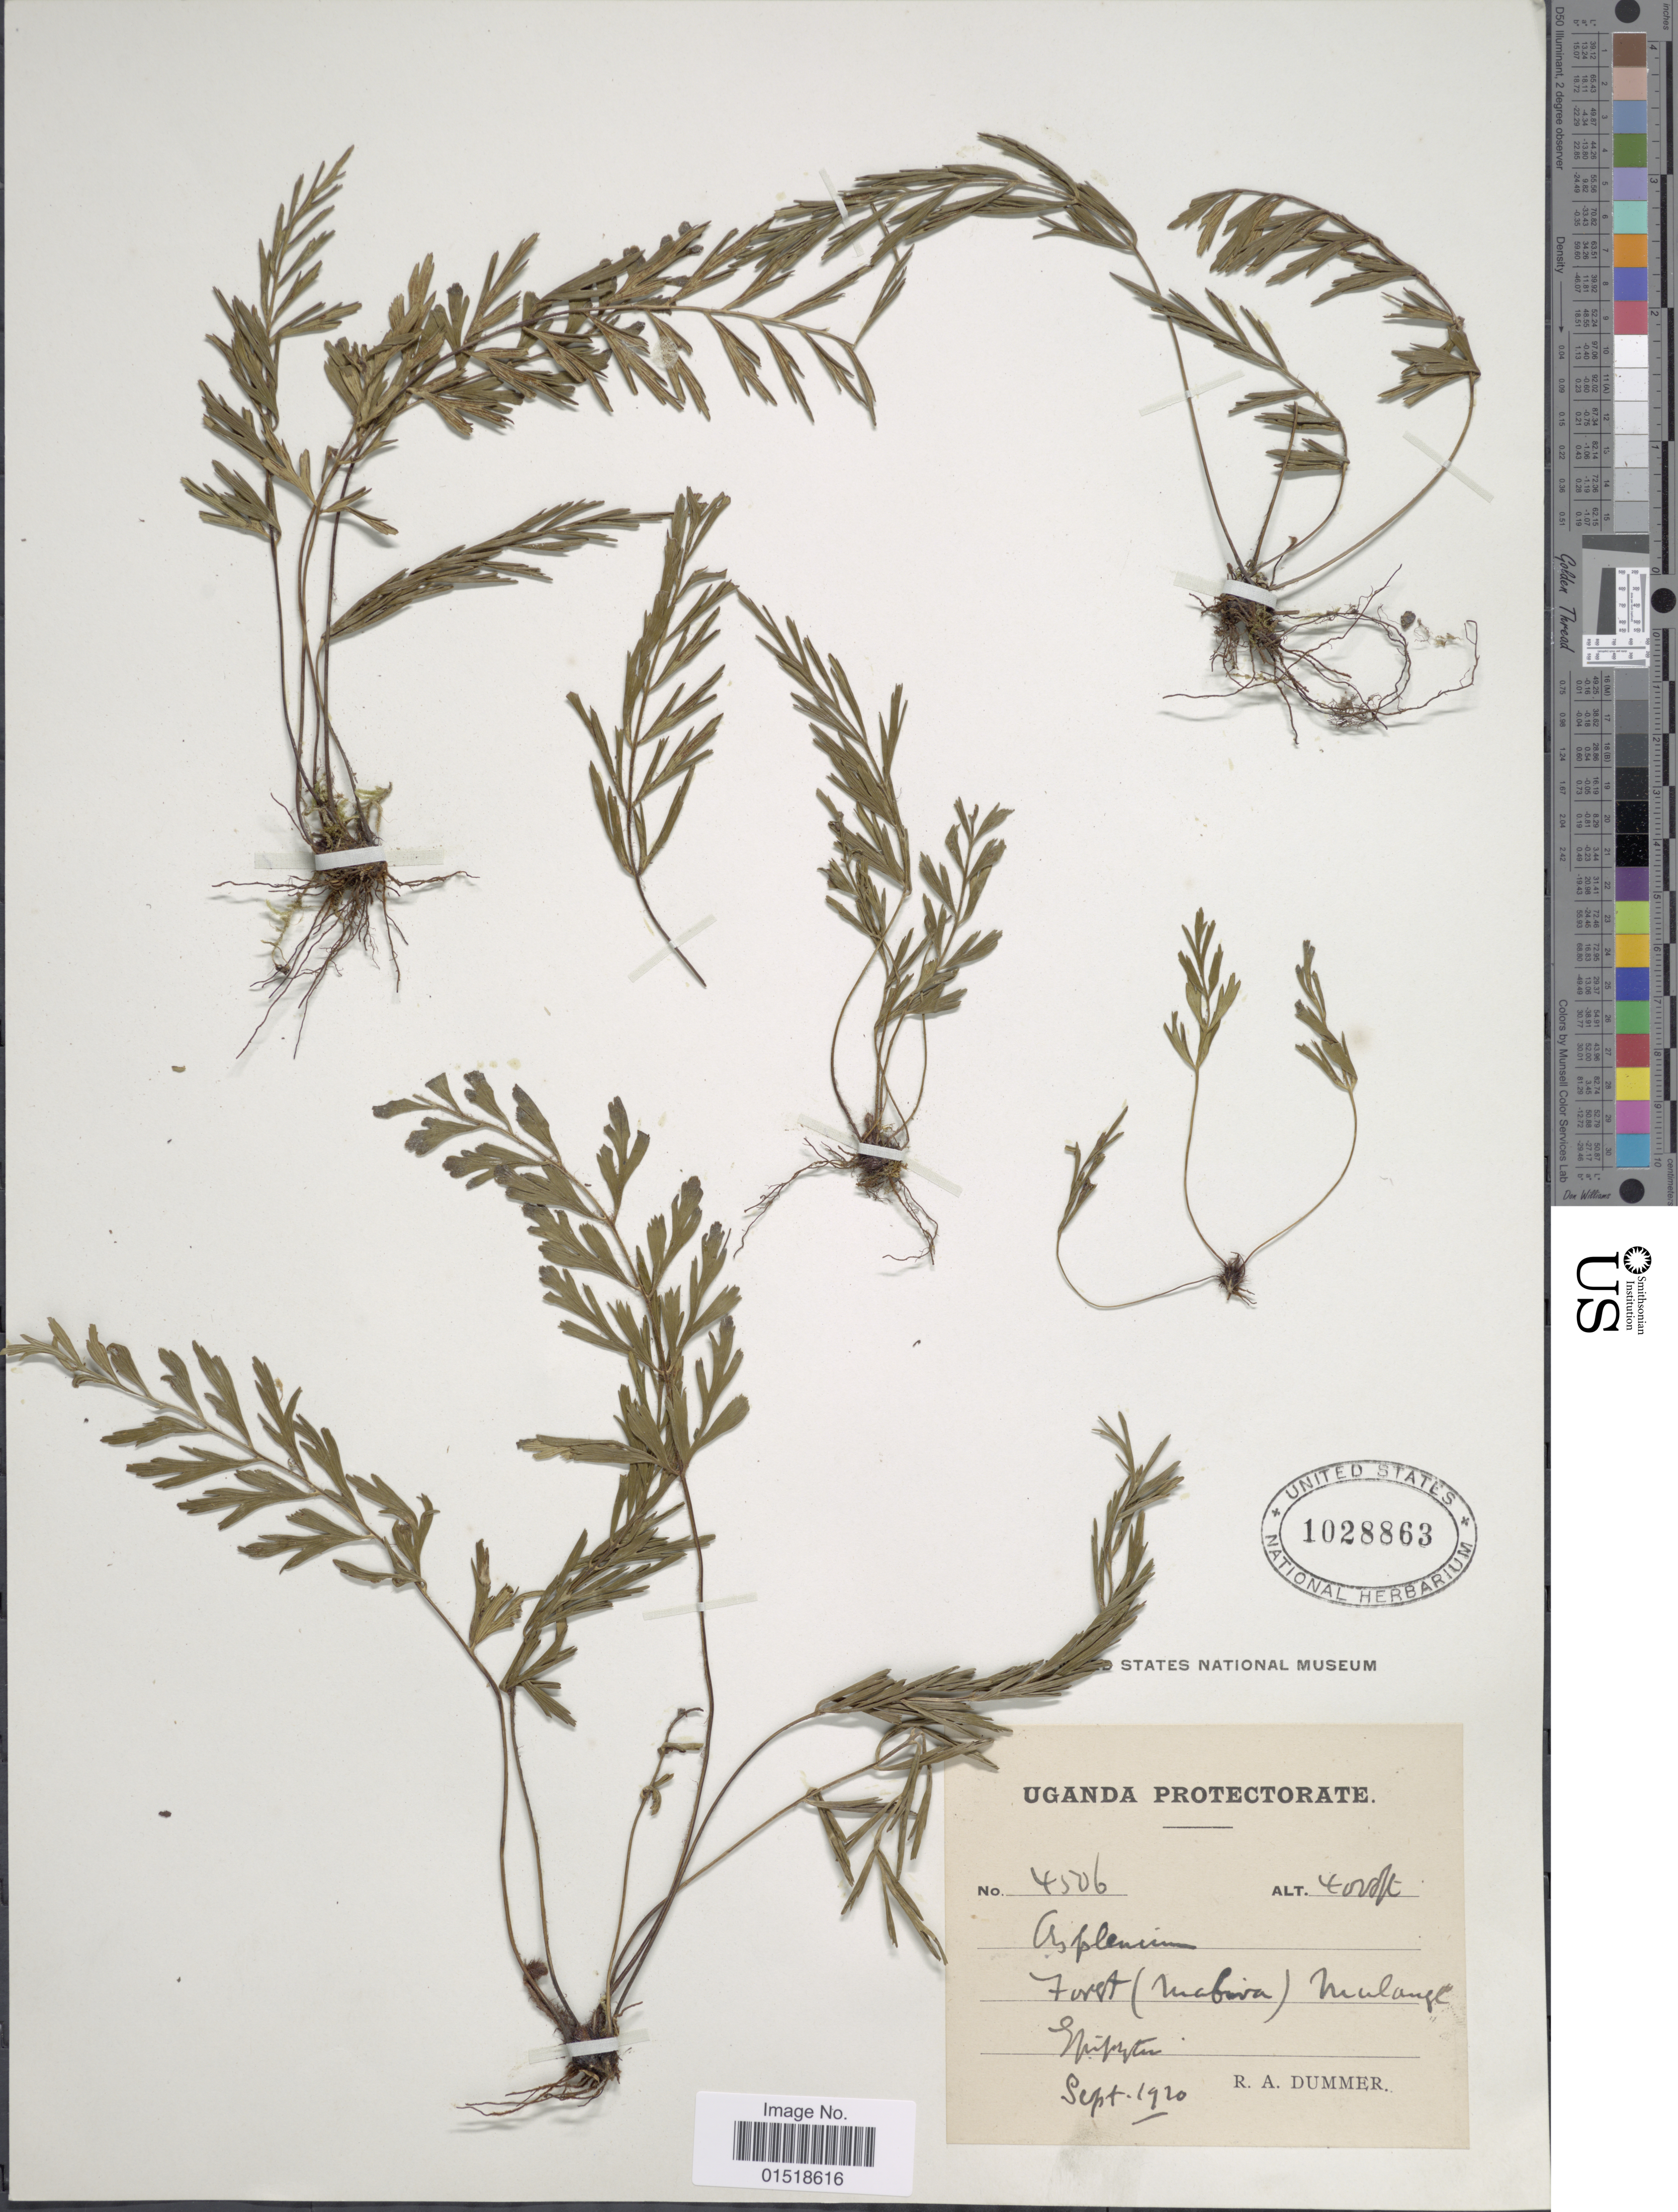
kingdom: Plantae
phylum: Tracheophyta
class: Polypodiopsida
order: Polypodiales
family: Aspleniaceae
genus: Asplenium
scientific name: Asplenium aethiopicum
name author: (Burm. f.) Bech.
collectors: R. Dümmer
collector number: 4506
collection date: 1920-09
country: Uganda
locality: Forest (Mabiva) Muulange.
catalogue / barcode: US 1028863